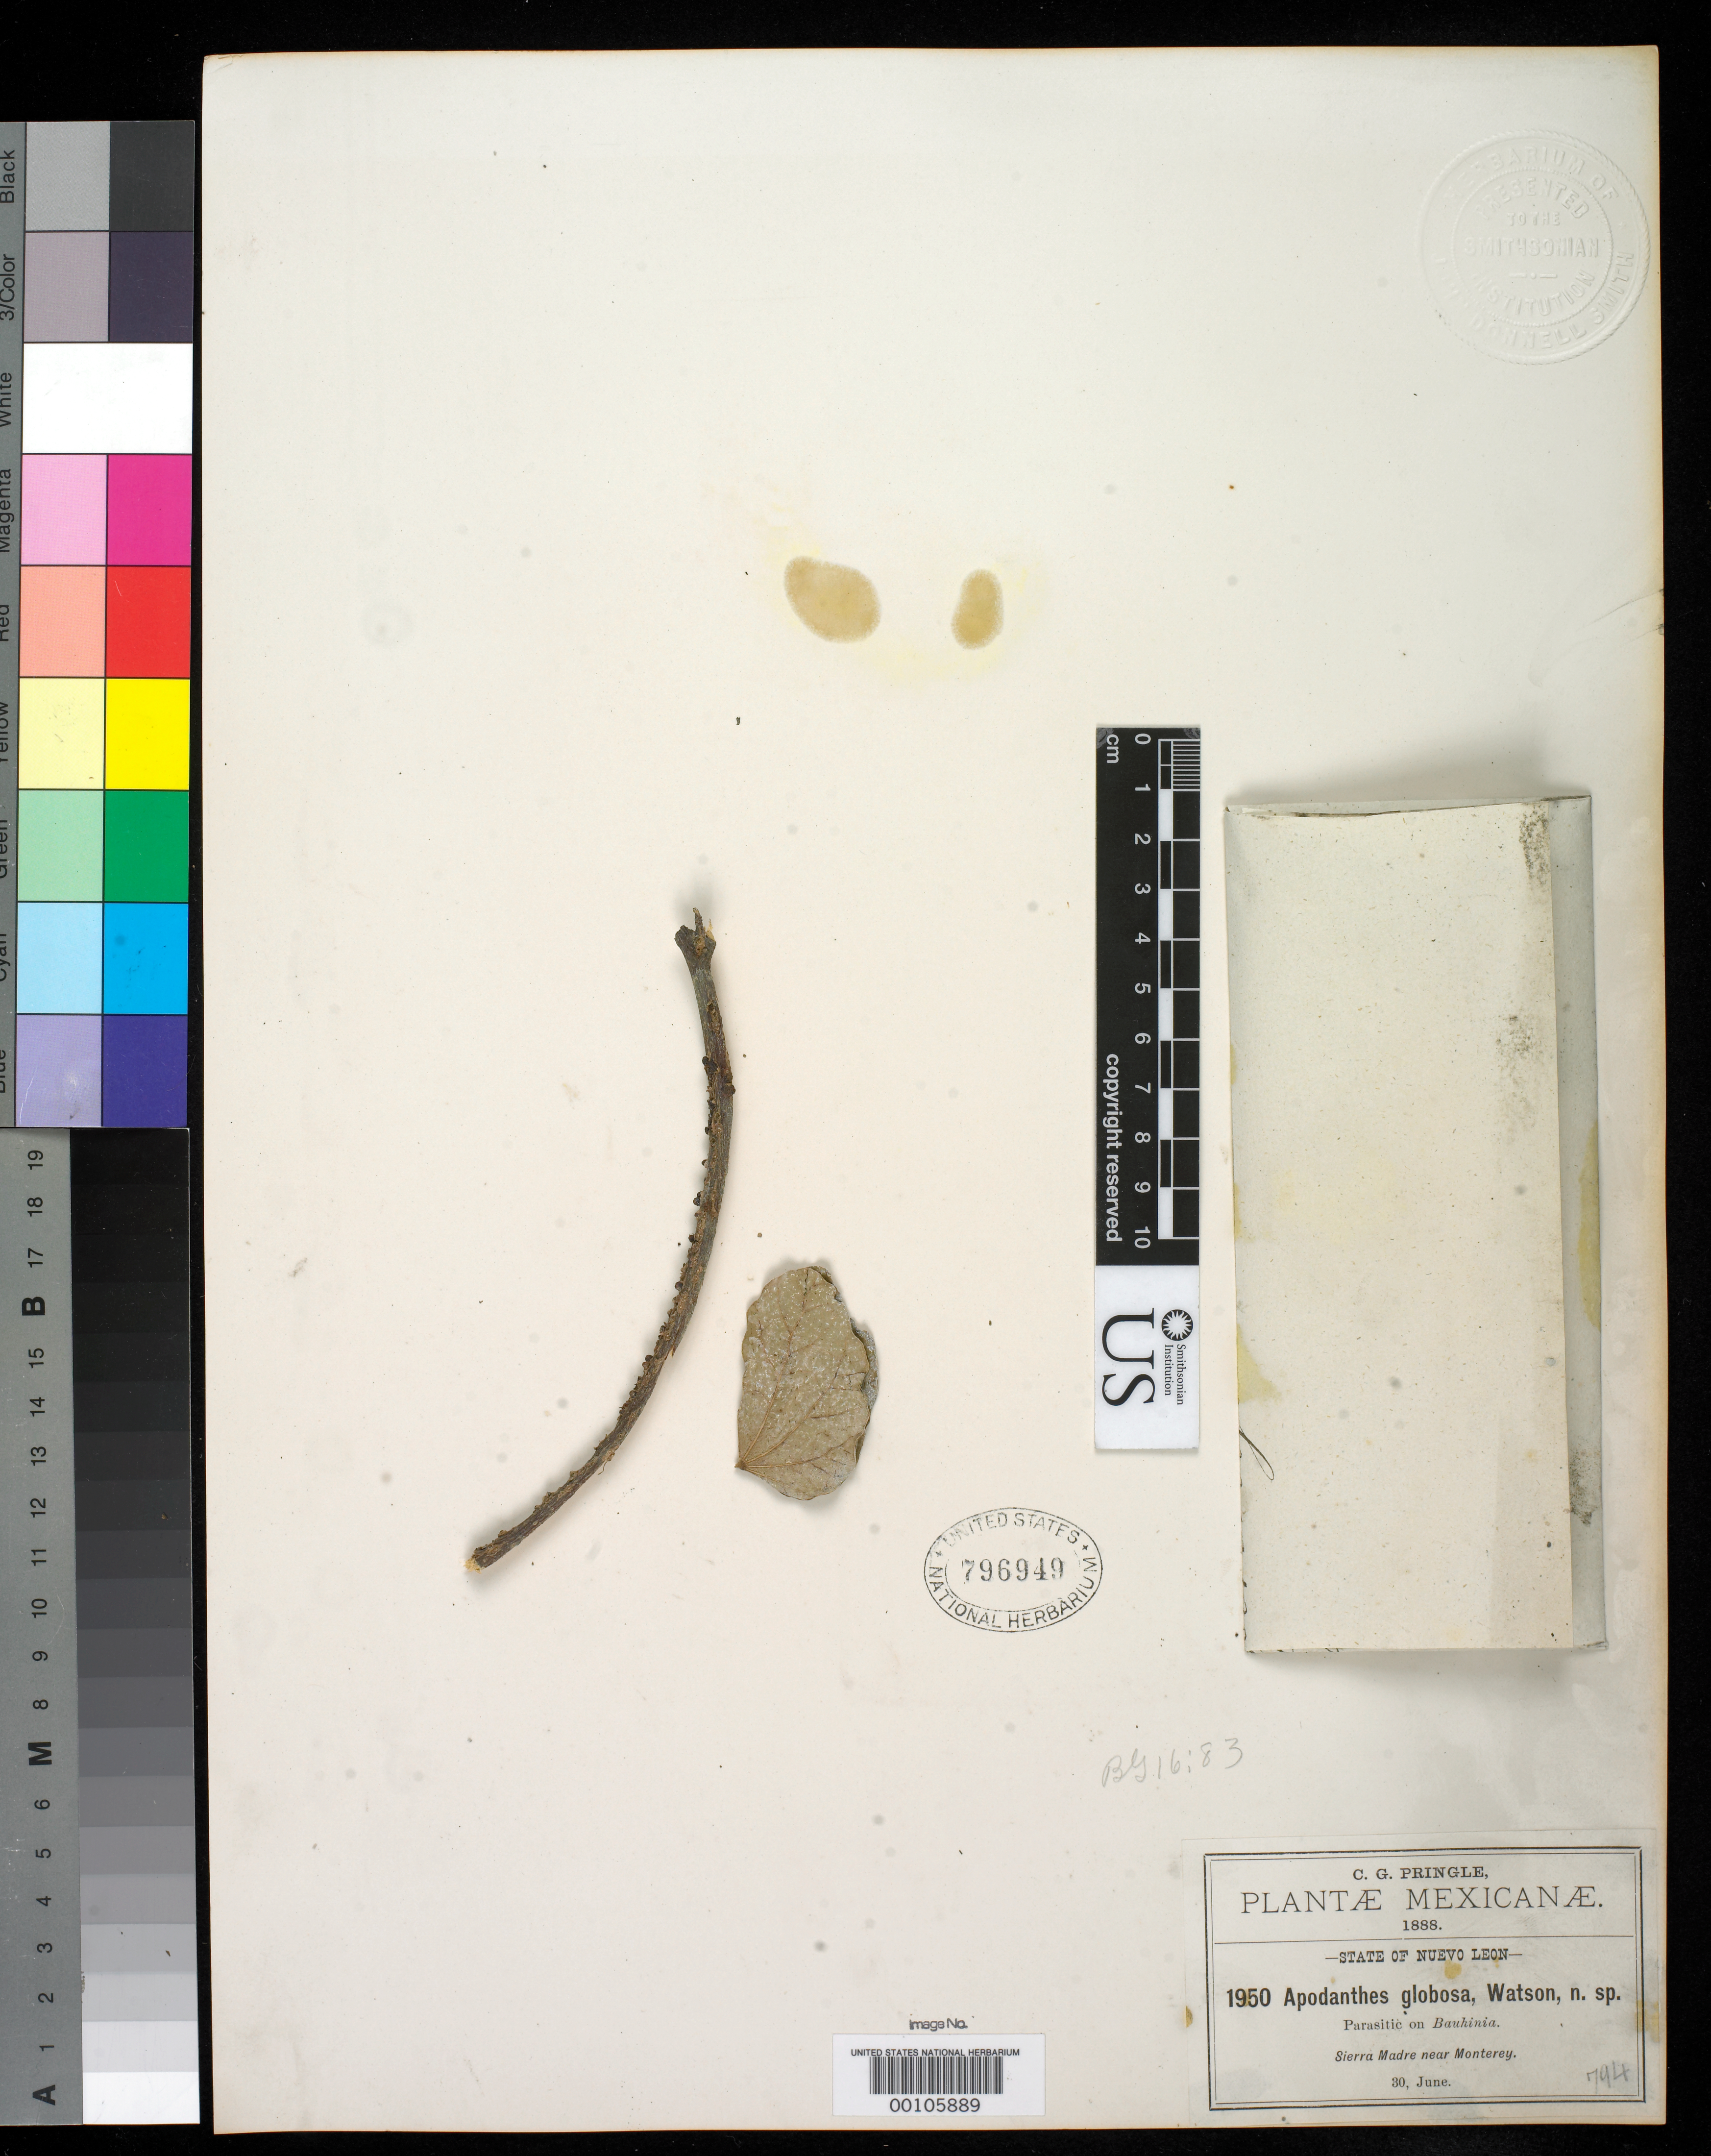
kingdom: Plantae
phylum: Tracheophyta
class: Magnoliopsida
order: Cucurbitales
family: Apodanthaceae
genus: Apodanthes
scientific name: Apodanthes globosa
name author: S. Watson ex B.L. Rob.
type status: Type Collection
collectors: C. G. Pringle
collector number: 1950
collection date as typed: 30 Jun 1888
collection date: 1888-06-30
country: Mexico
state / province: Nuevo León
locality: Sierra Madre, Monterrey.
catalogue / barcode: US 796949